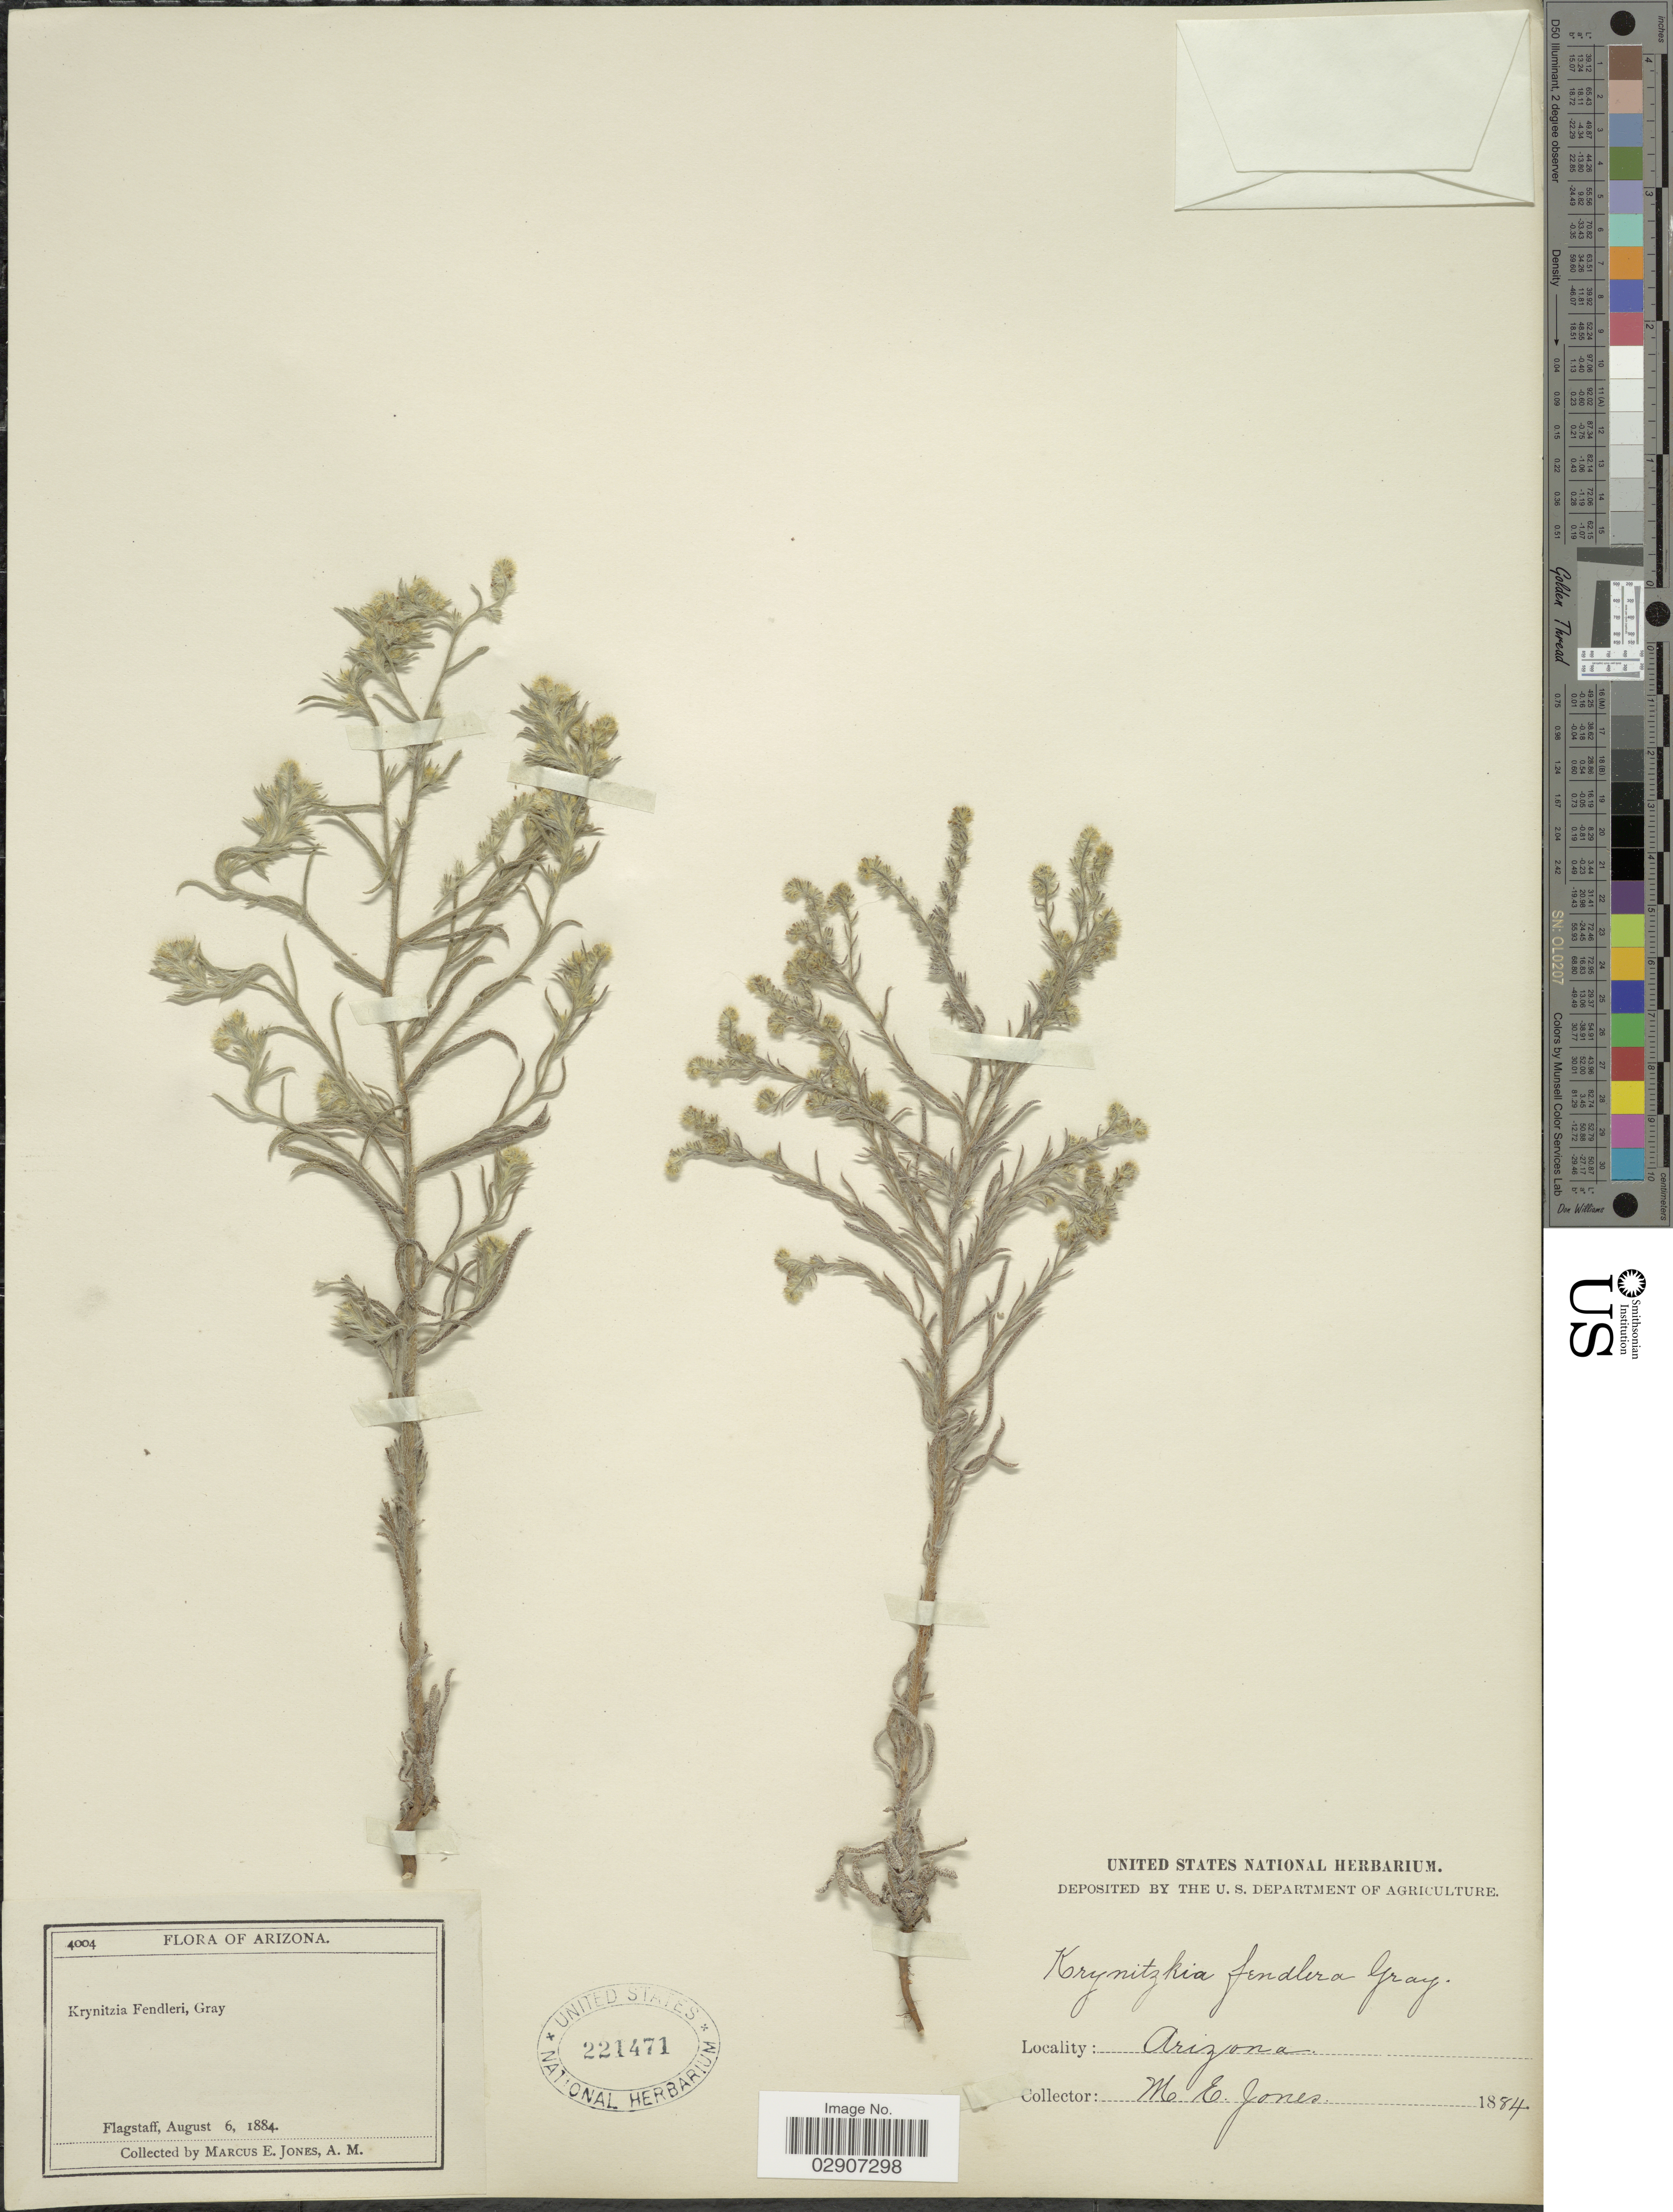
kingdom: Plantae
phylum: Tracheophyta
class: Magnoliopsida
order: Boraginales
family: Boraginaceae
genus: Cryptantha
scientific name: Cryptantha fendleri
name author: (A. Gray) Greene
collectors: M. E. Jones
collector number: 4004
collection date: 1884-08-06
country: United States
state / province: Arizona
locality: Flagstaff.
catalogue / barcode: US 221471